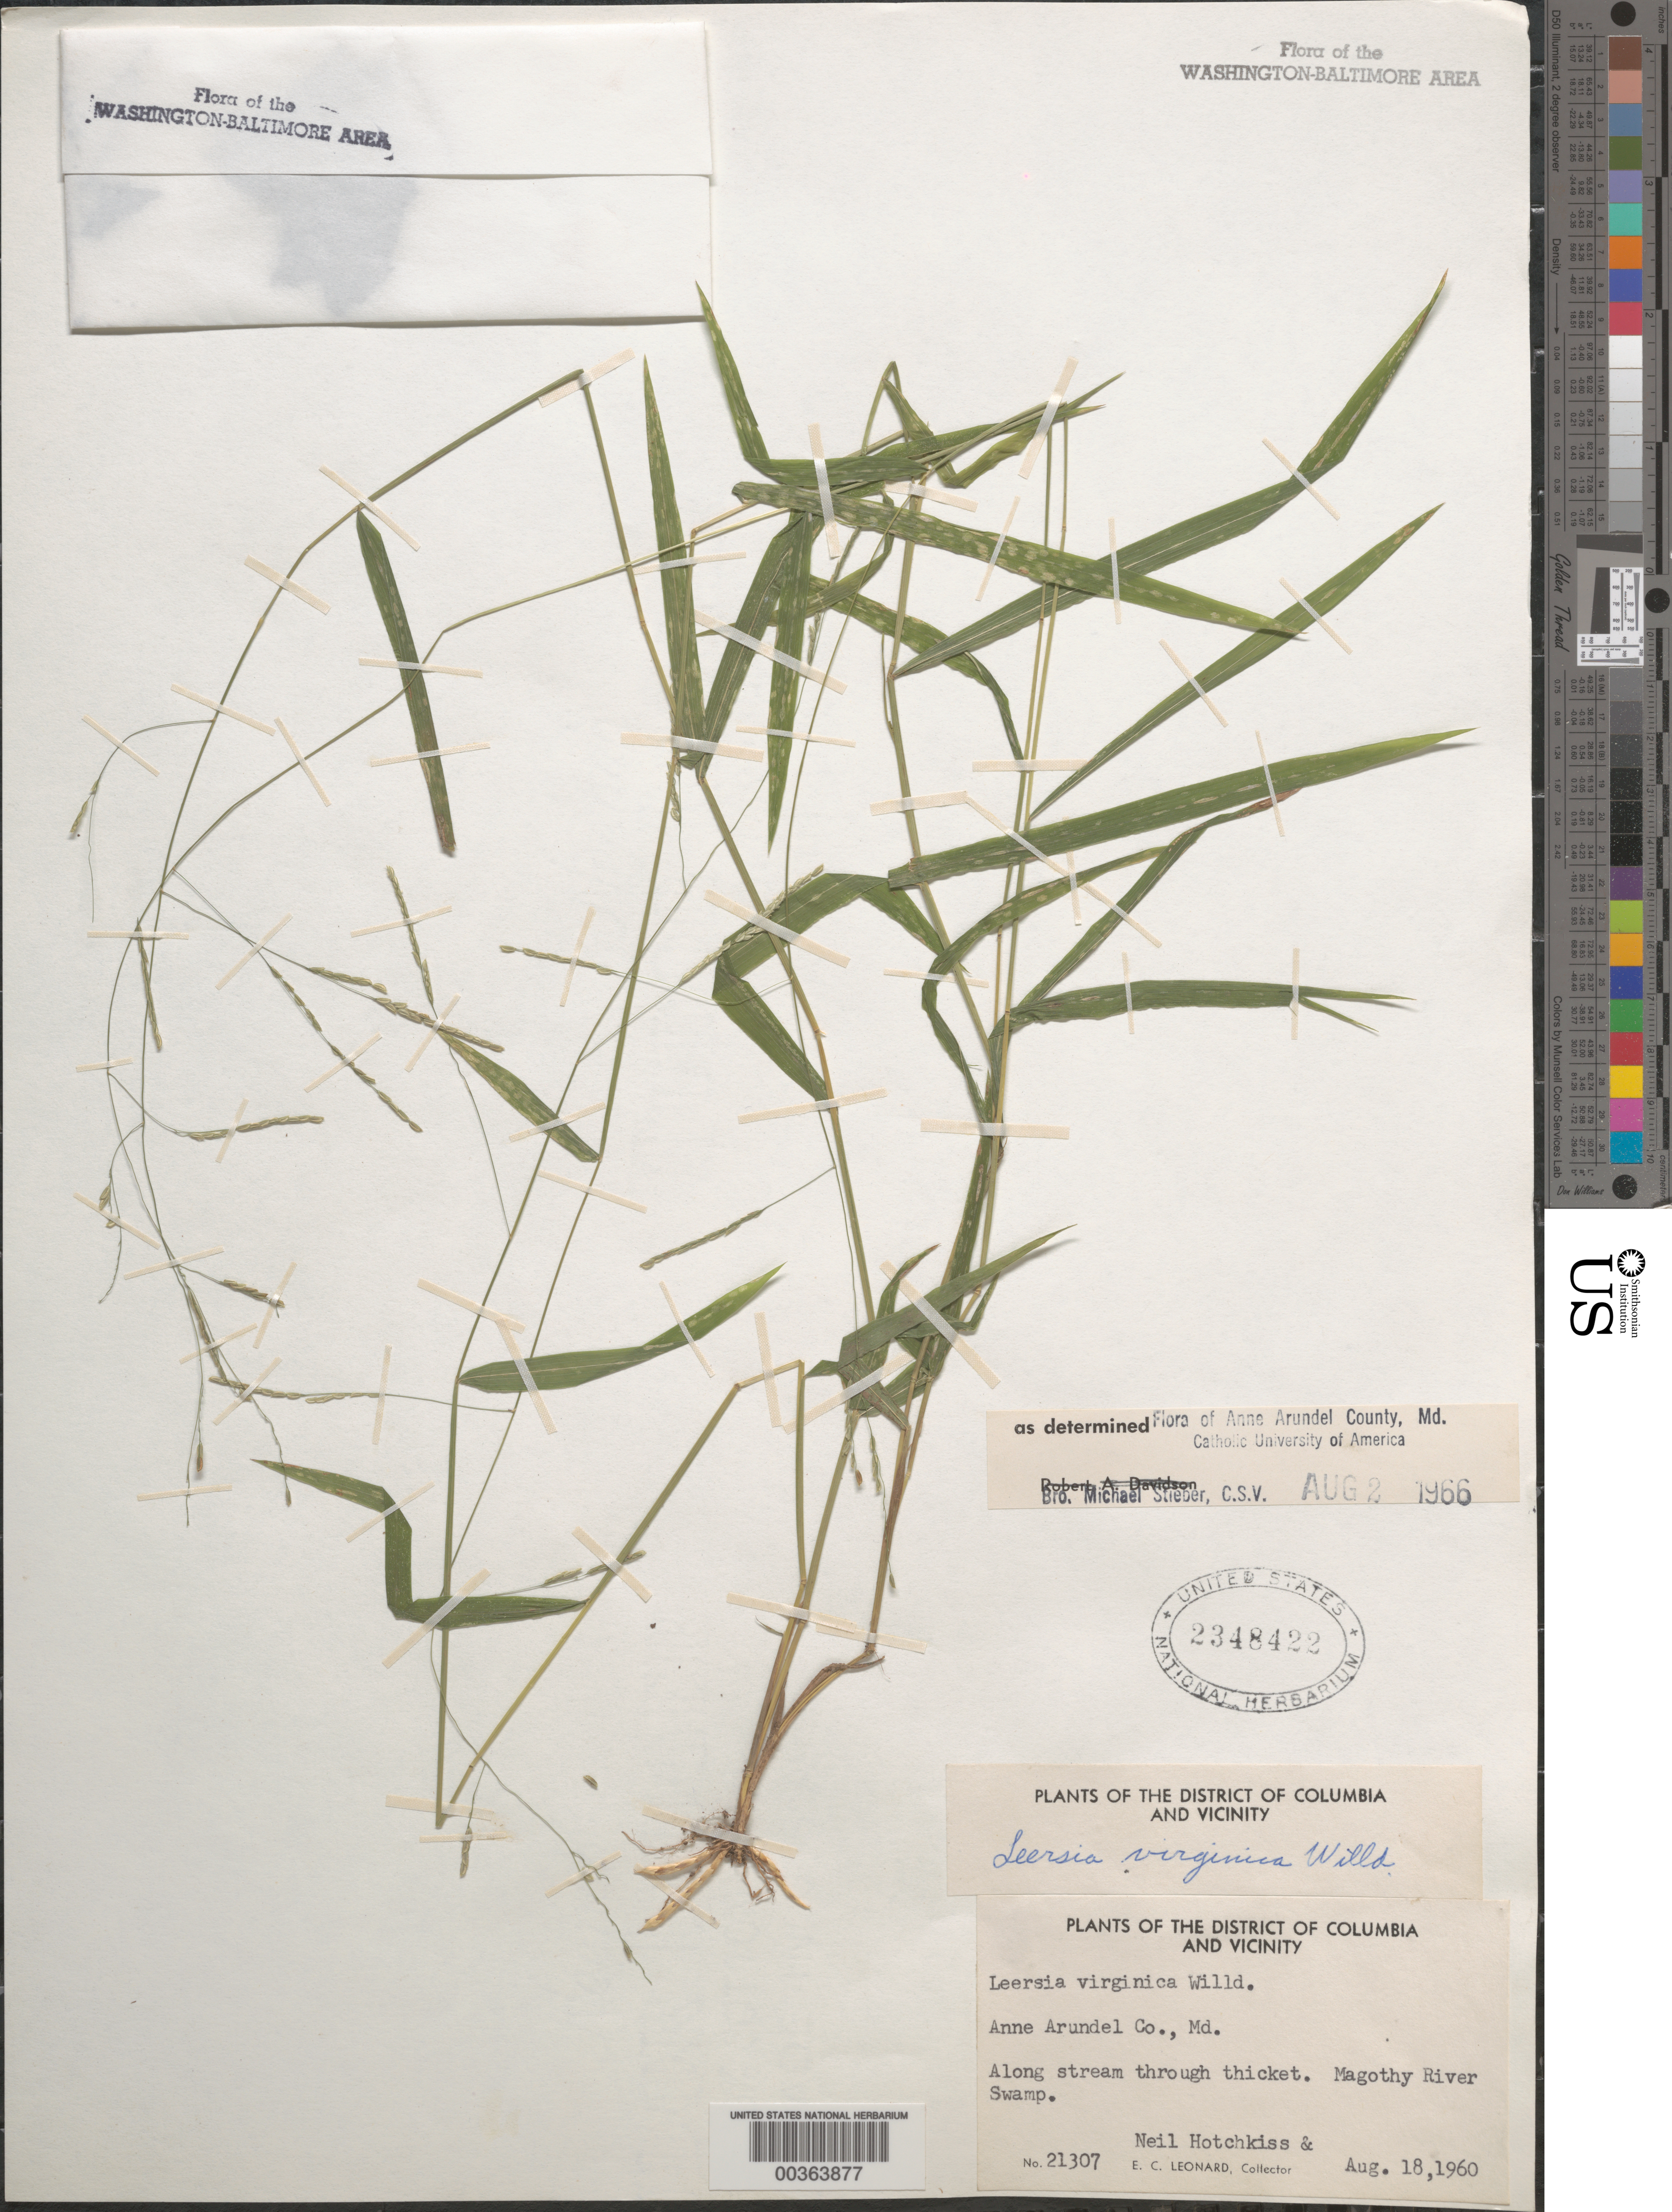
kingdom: Plantae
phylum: Tracheophyta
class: Liliopsida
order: Poales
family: Poaceae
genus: Leersia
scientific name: Leersia virginica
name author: Willd.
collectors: N. Hotchkiss & E. C. Leonard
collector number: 21307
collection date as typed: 18 Aug 1960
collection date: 1960-08-18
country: United States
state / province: Maryland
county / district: Anne Arundel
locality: Magothy River swamp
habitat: Along stream through thicket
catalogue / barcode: US 2348422